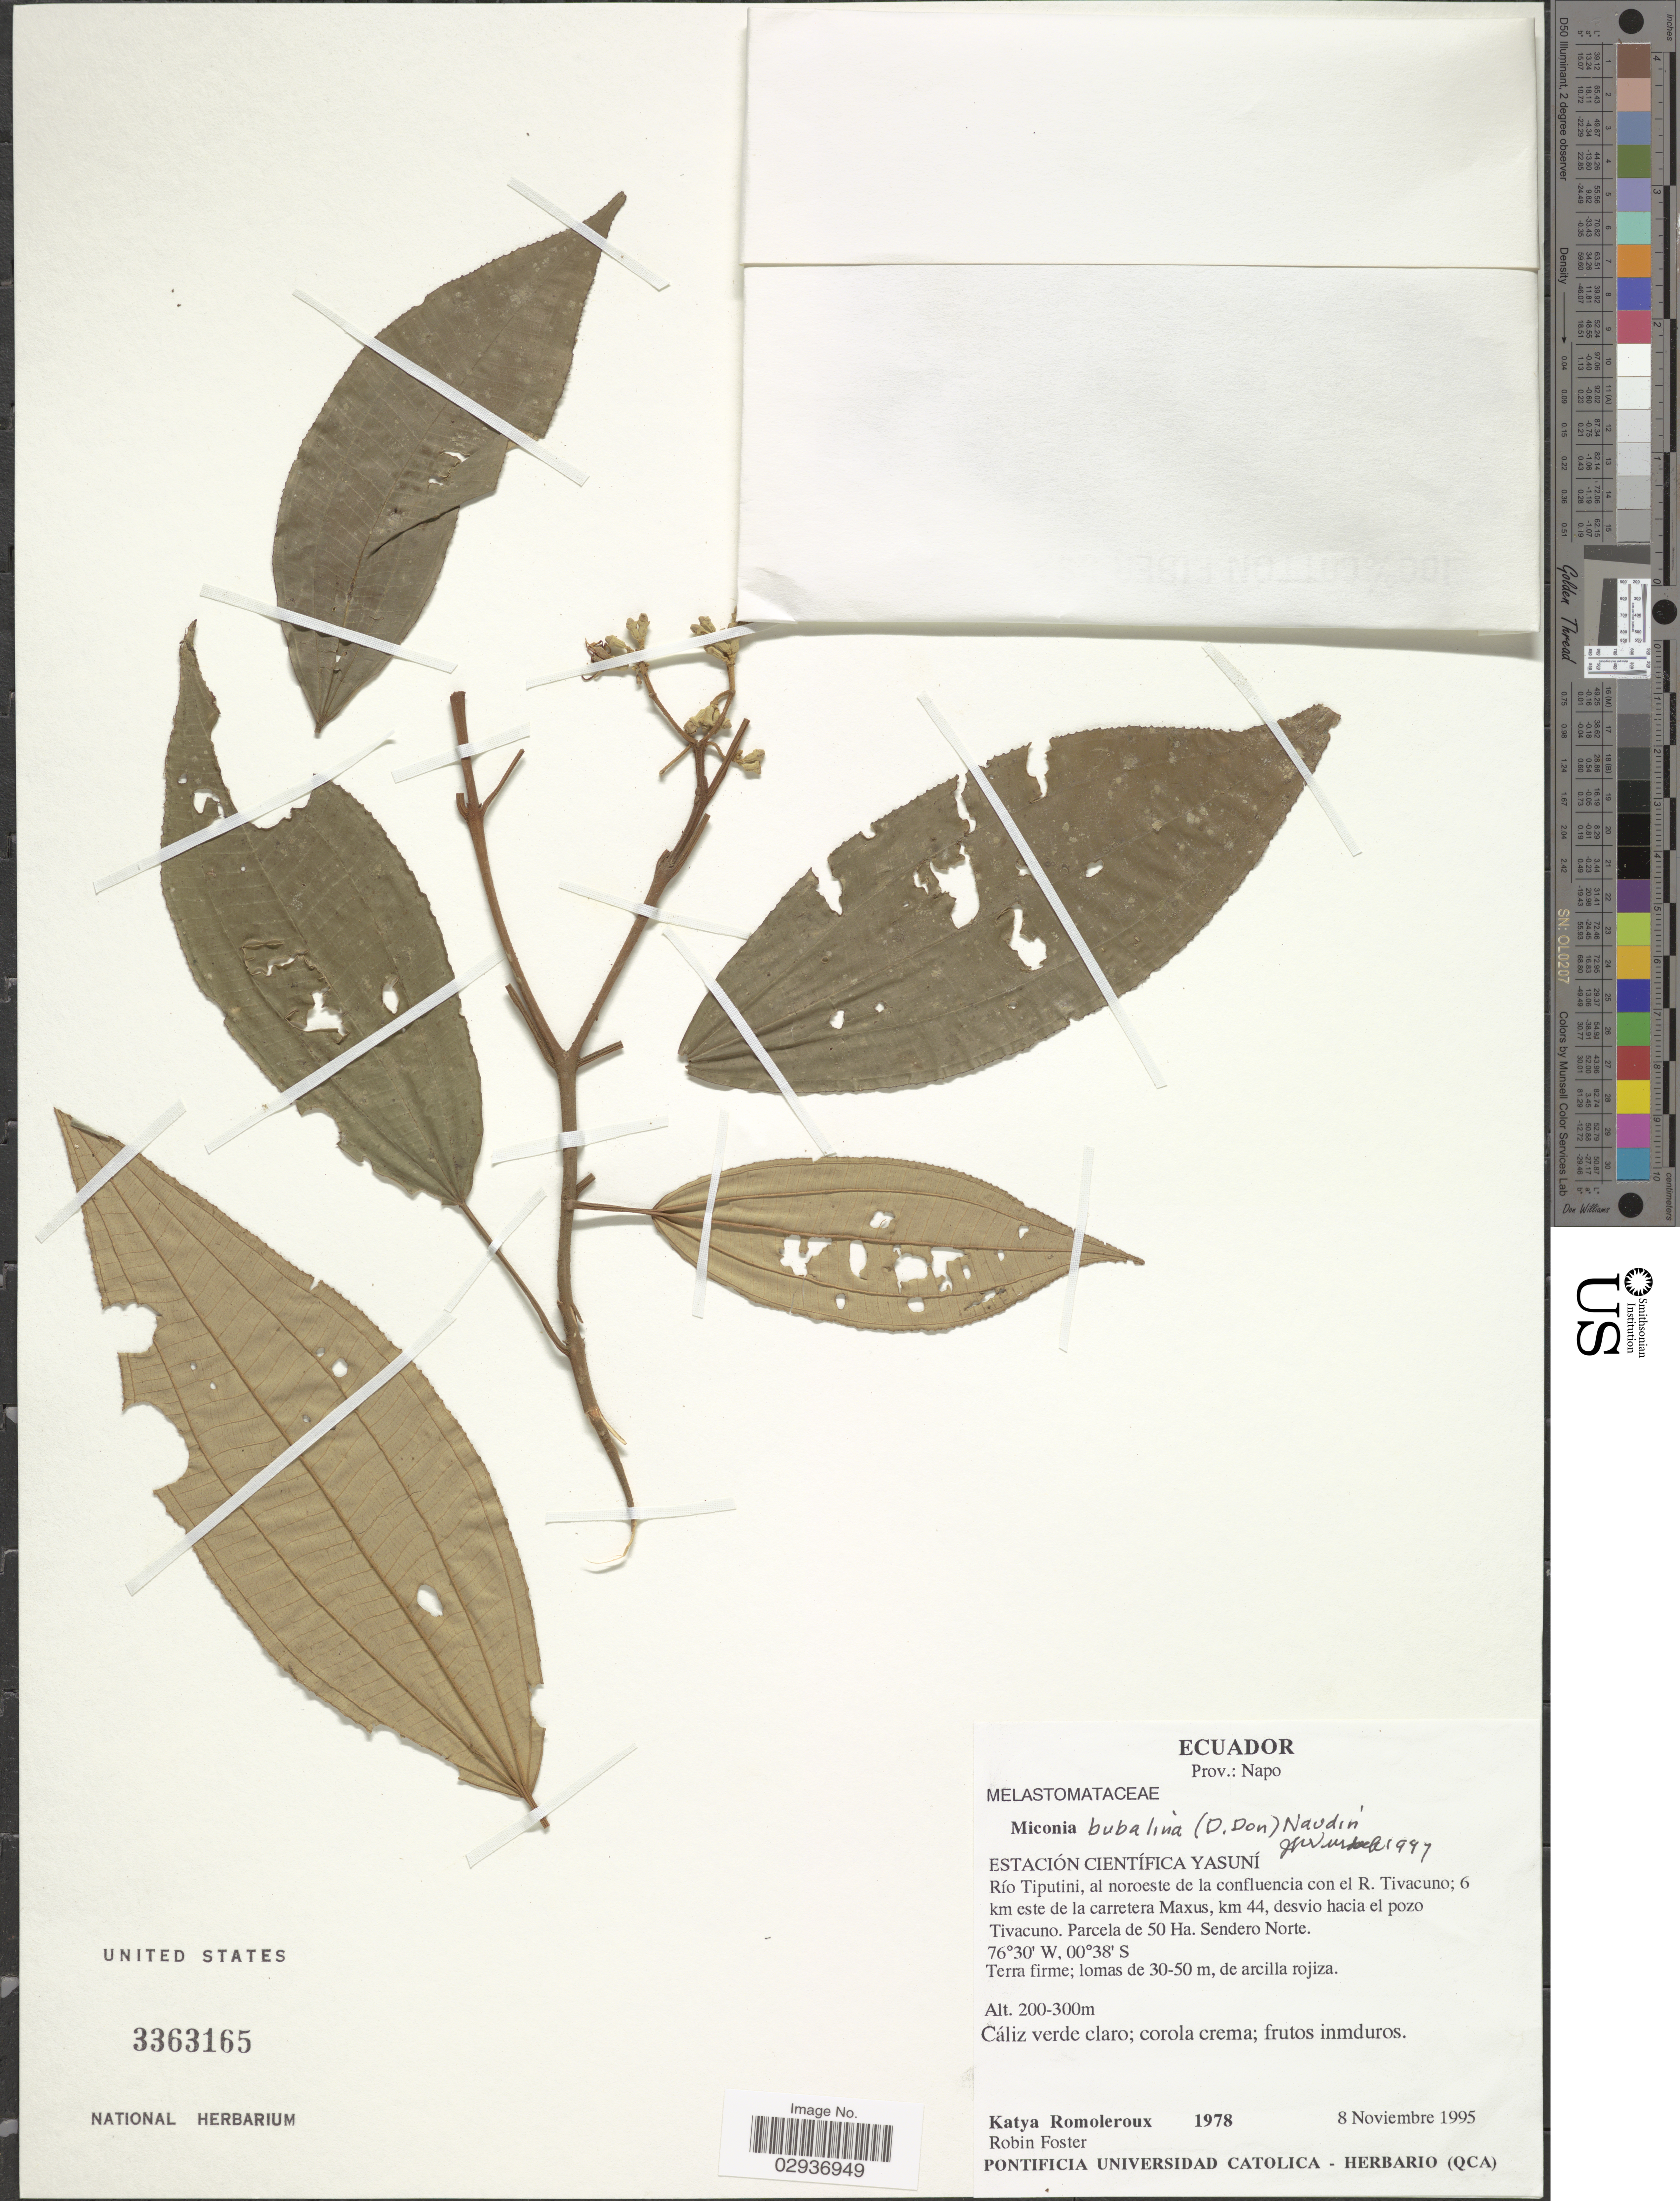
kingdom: Plantae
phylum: Tracheophyta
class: Magnoliopsida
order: Myrtales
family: Melastomataceae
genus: Miconia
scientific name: Miconia bubalina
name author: Naudin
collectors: K. Romoleroux & R. B. Foster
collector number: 1978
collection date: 1995-11-08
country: Ecuador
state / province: Napo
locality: Estación Científica Yasuní. Río Tiputini, al noroeste de la confluencia con el R. Tivacuno; 6 km este de la carretera Maxus, km 44, desvio hacia el pozo Tivacuno. Parcela de 50 Ha. Sendero Norte.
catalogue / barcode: US 3363165